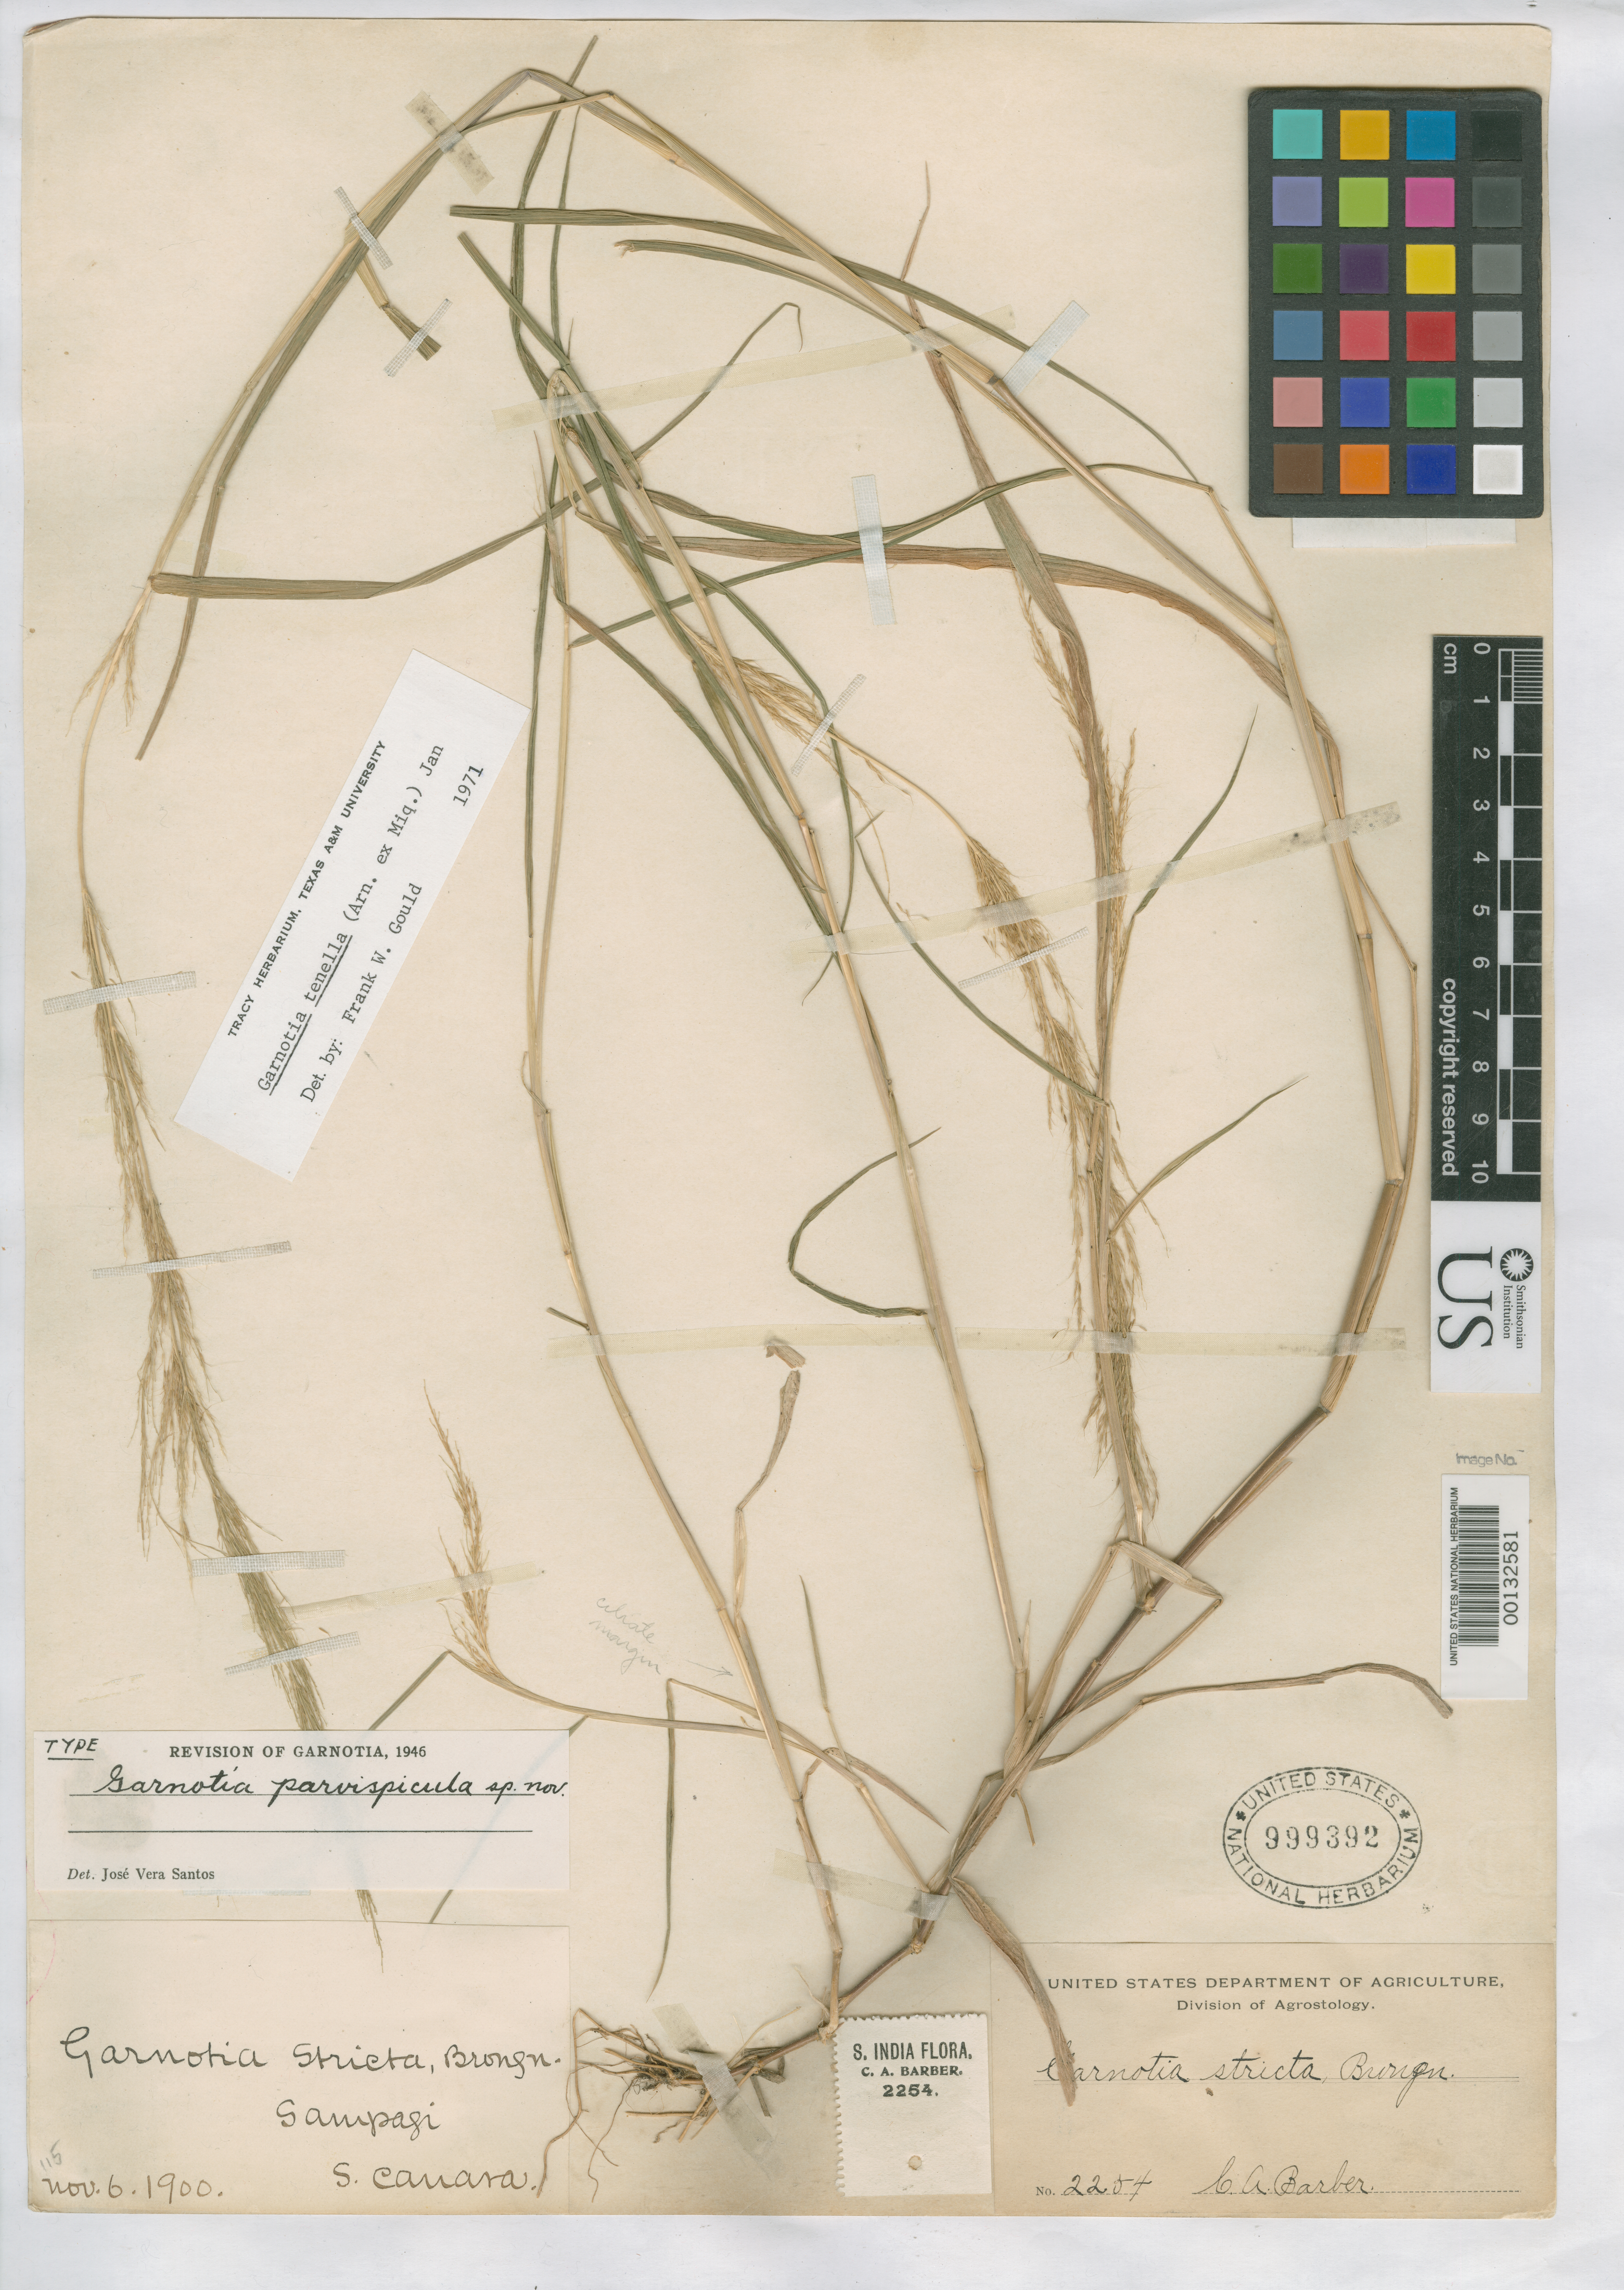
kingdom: Plantae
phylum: Tracheophyta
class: Liliopsida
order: Poales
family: Poaceae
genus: Garnotia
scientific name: Garnotia parvispicula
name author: Santos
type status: Holotype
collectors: C. Barber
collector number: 2254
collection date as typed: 06 Nov 1900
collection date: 1900-11-06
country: India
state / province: Karnataka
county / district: Mysore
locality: In "Sampagi" (Sampaji).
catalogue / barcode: US 999392